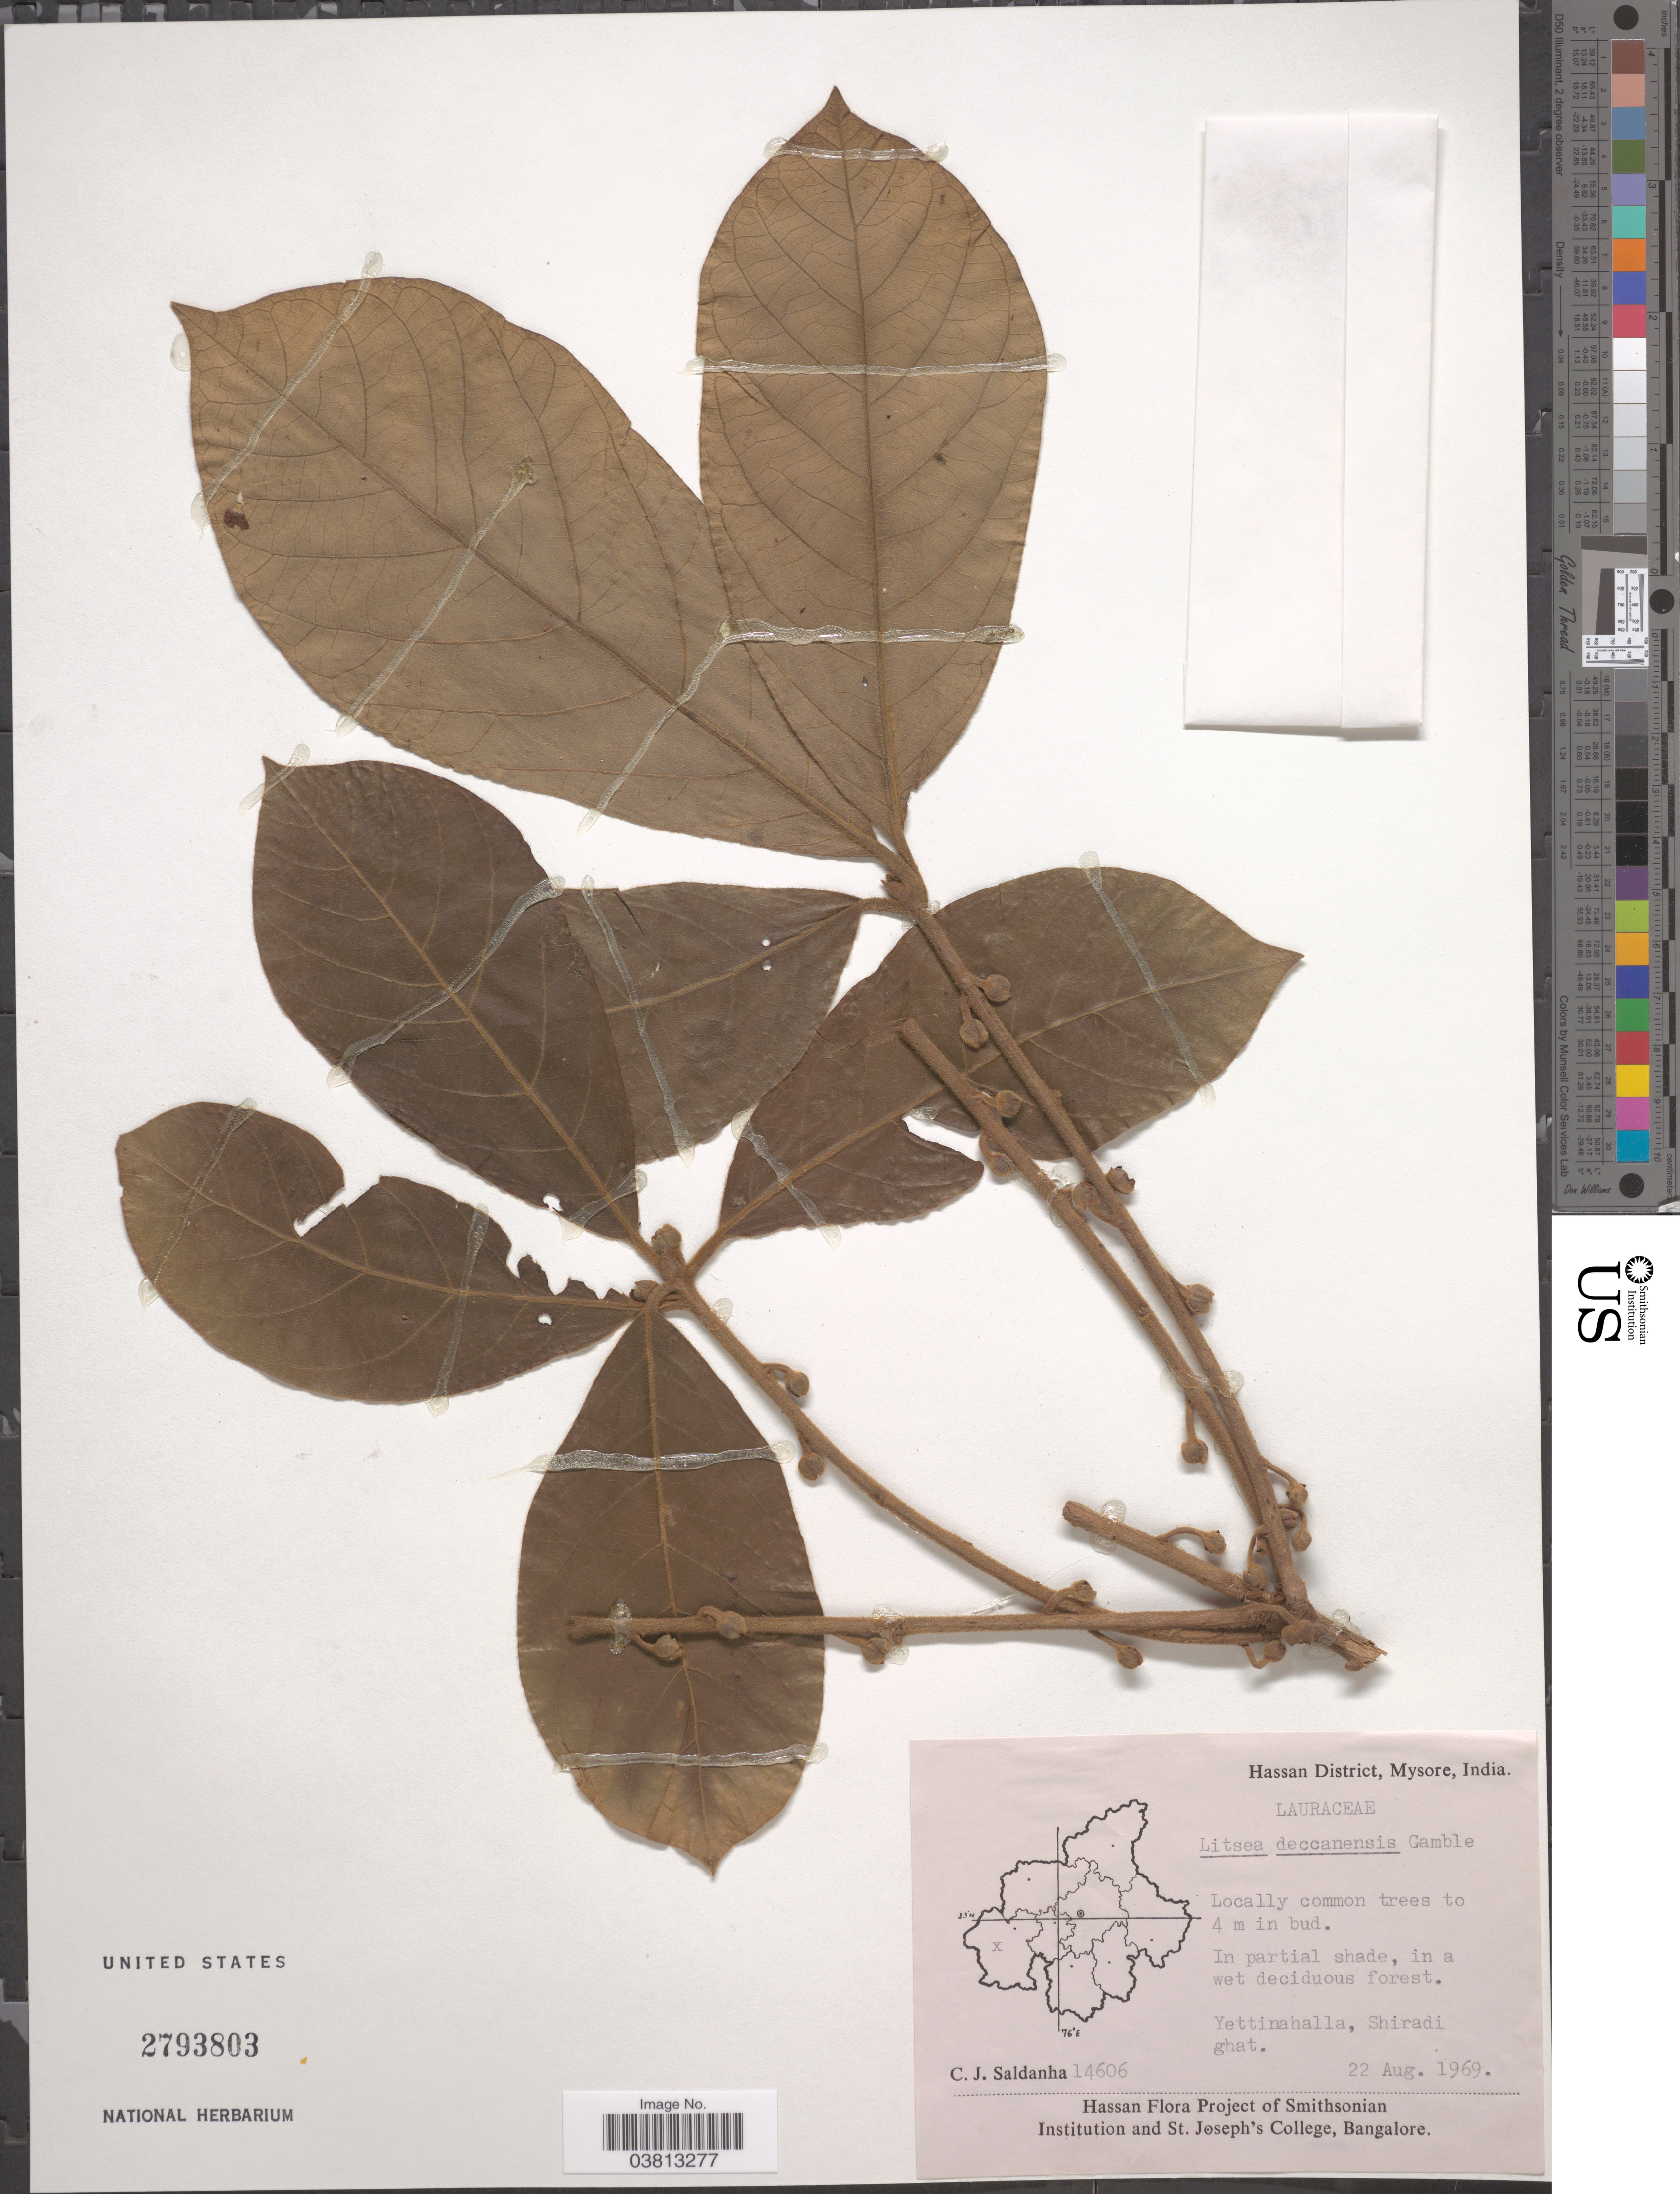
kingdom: Plantae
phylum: Tracheophyta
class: Magnoliopsida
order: Laurales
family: Lauraceae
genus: Litsea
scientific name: Litsea deccanensis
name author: Gamble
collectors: C. J. Saldanha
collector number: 14606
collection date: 1969-08-22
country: India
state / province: Karnataka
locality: Hassan District, Mysore. Yettinahalla, Shiradi ghat.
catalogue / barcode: US 2793803